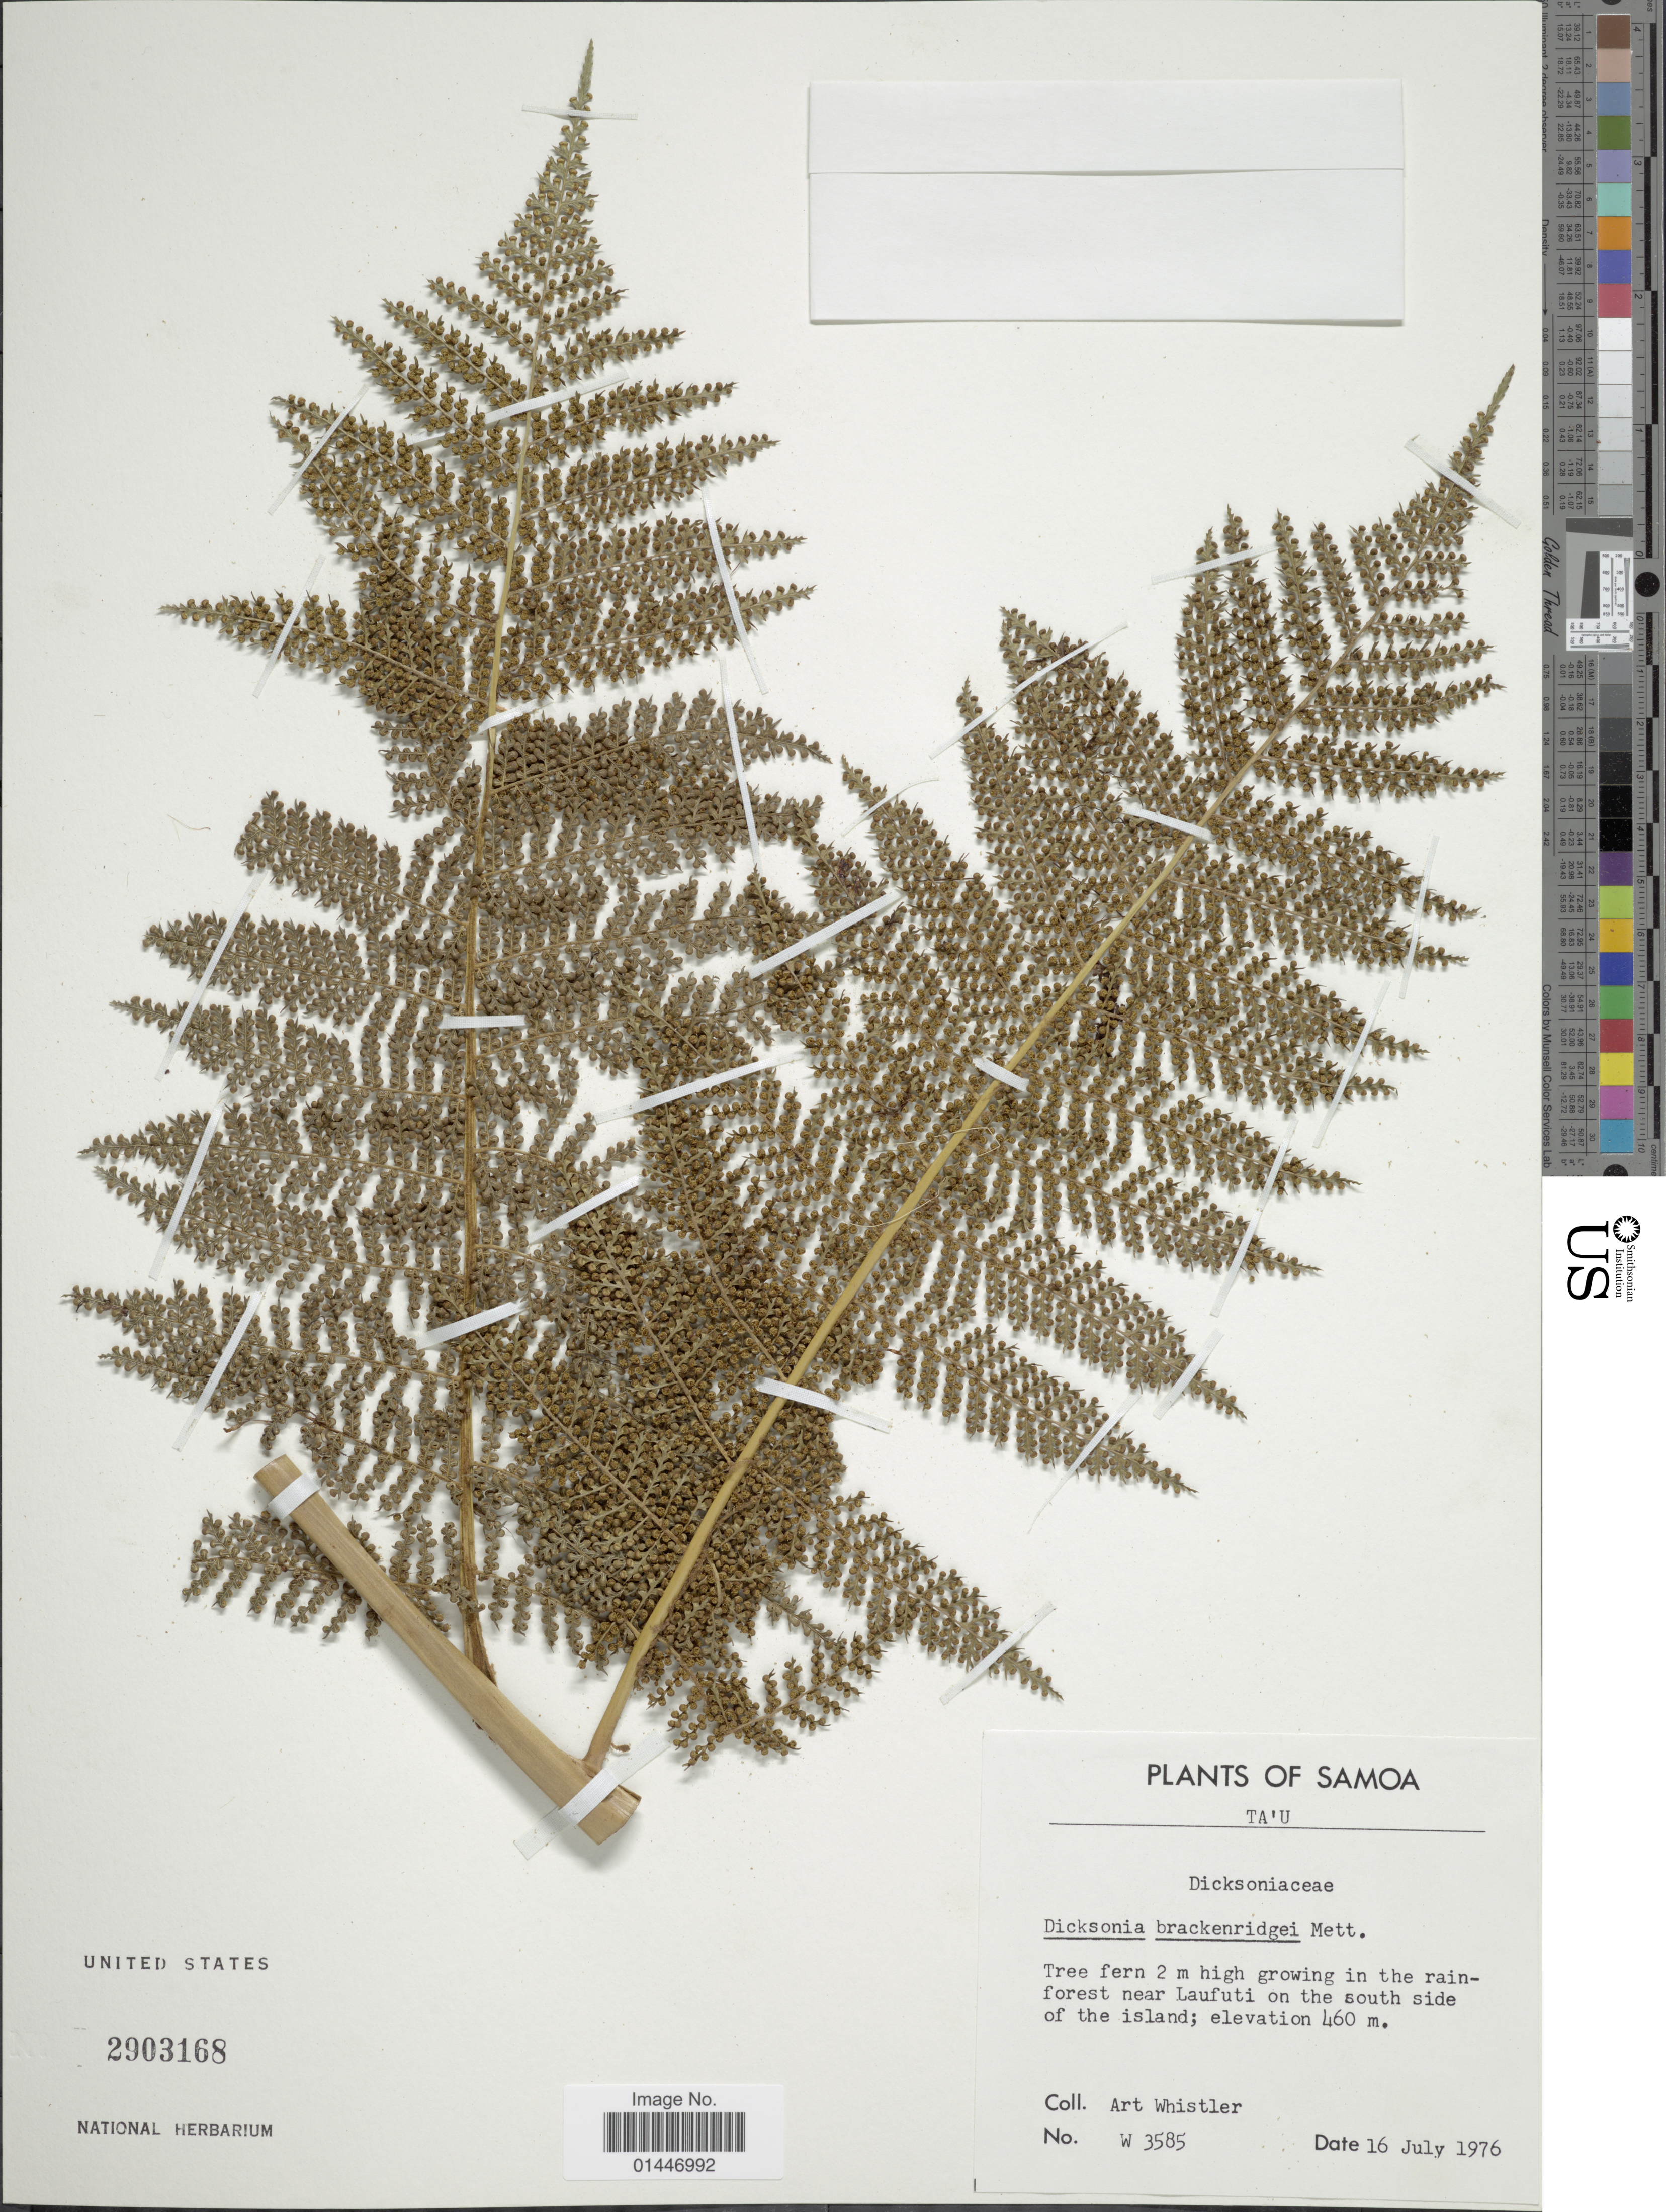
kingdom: Plantae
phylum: Tracheophyta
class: Polypodiopsida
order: Cyatheales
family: Dicksoniaceae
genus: Dicksonia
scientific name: Dicksonia brackenridgei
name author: Mett.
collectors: A. Whistler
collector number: W 3585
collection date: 1976-07-16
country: American Samoa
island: Ta'u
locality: Ta 'u, near Laufuti on the south side of the island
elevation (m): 460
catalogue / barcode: US 2903168